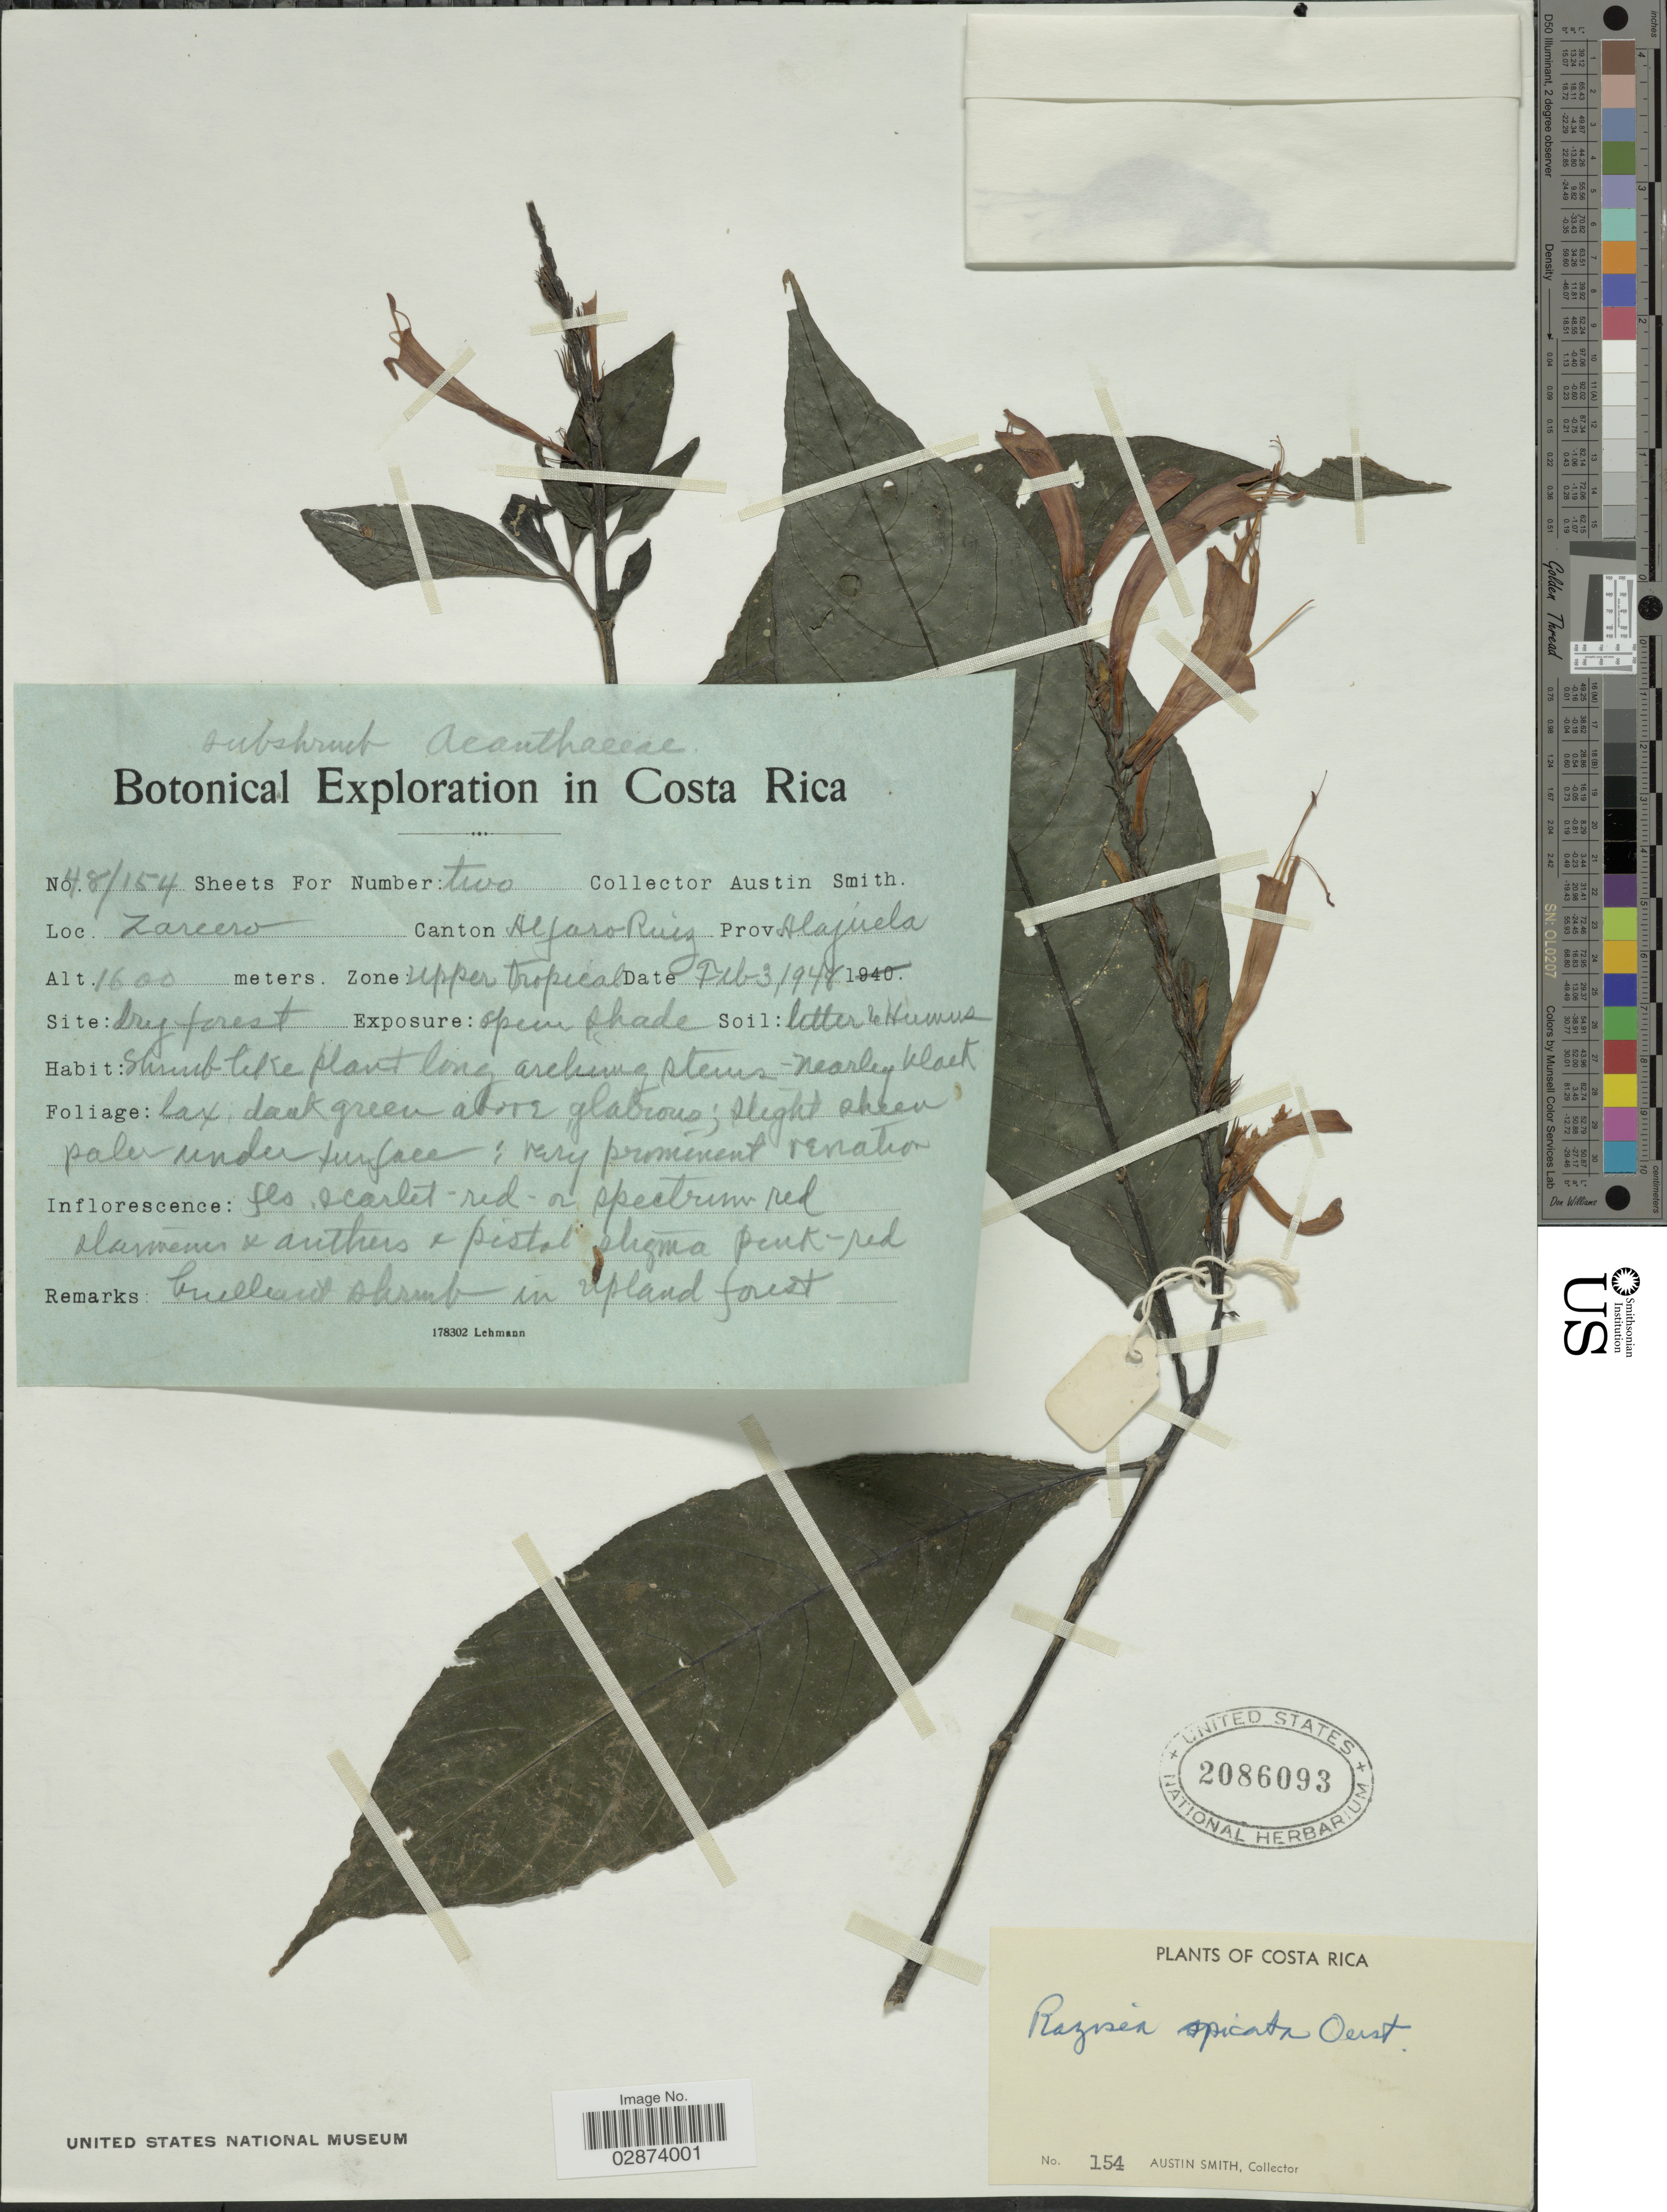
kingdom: Plantae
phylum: Tracheophyta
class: Magnoliopsida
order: Lamiales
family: Acanthaceae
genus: Razisea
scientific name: Razisea spicata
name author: Oerst.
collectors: Aust P. Smith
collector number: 48/154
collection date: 1948-02-03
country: Costa Rica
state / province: Alajuela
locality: Zarcero, Canton Alfaro Ruiz, Prov. Alajuela.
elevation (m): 1600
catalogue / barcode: US 2086093